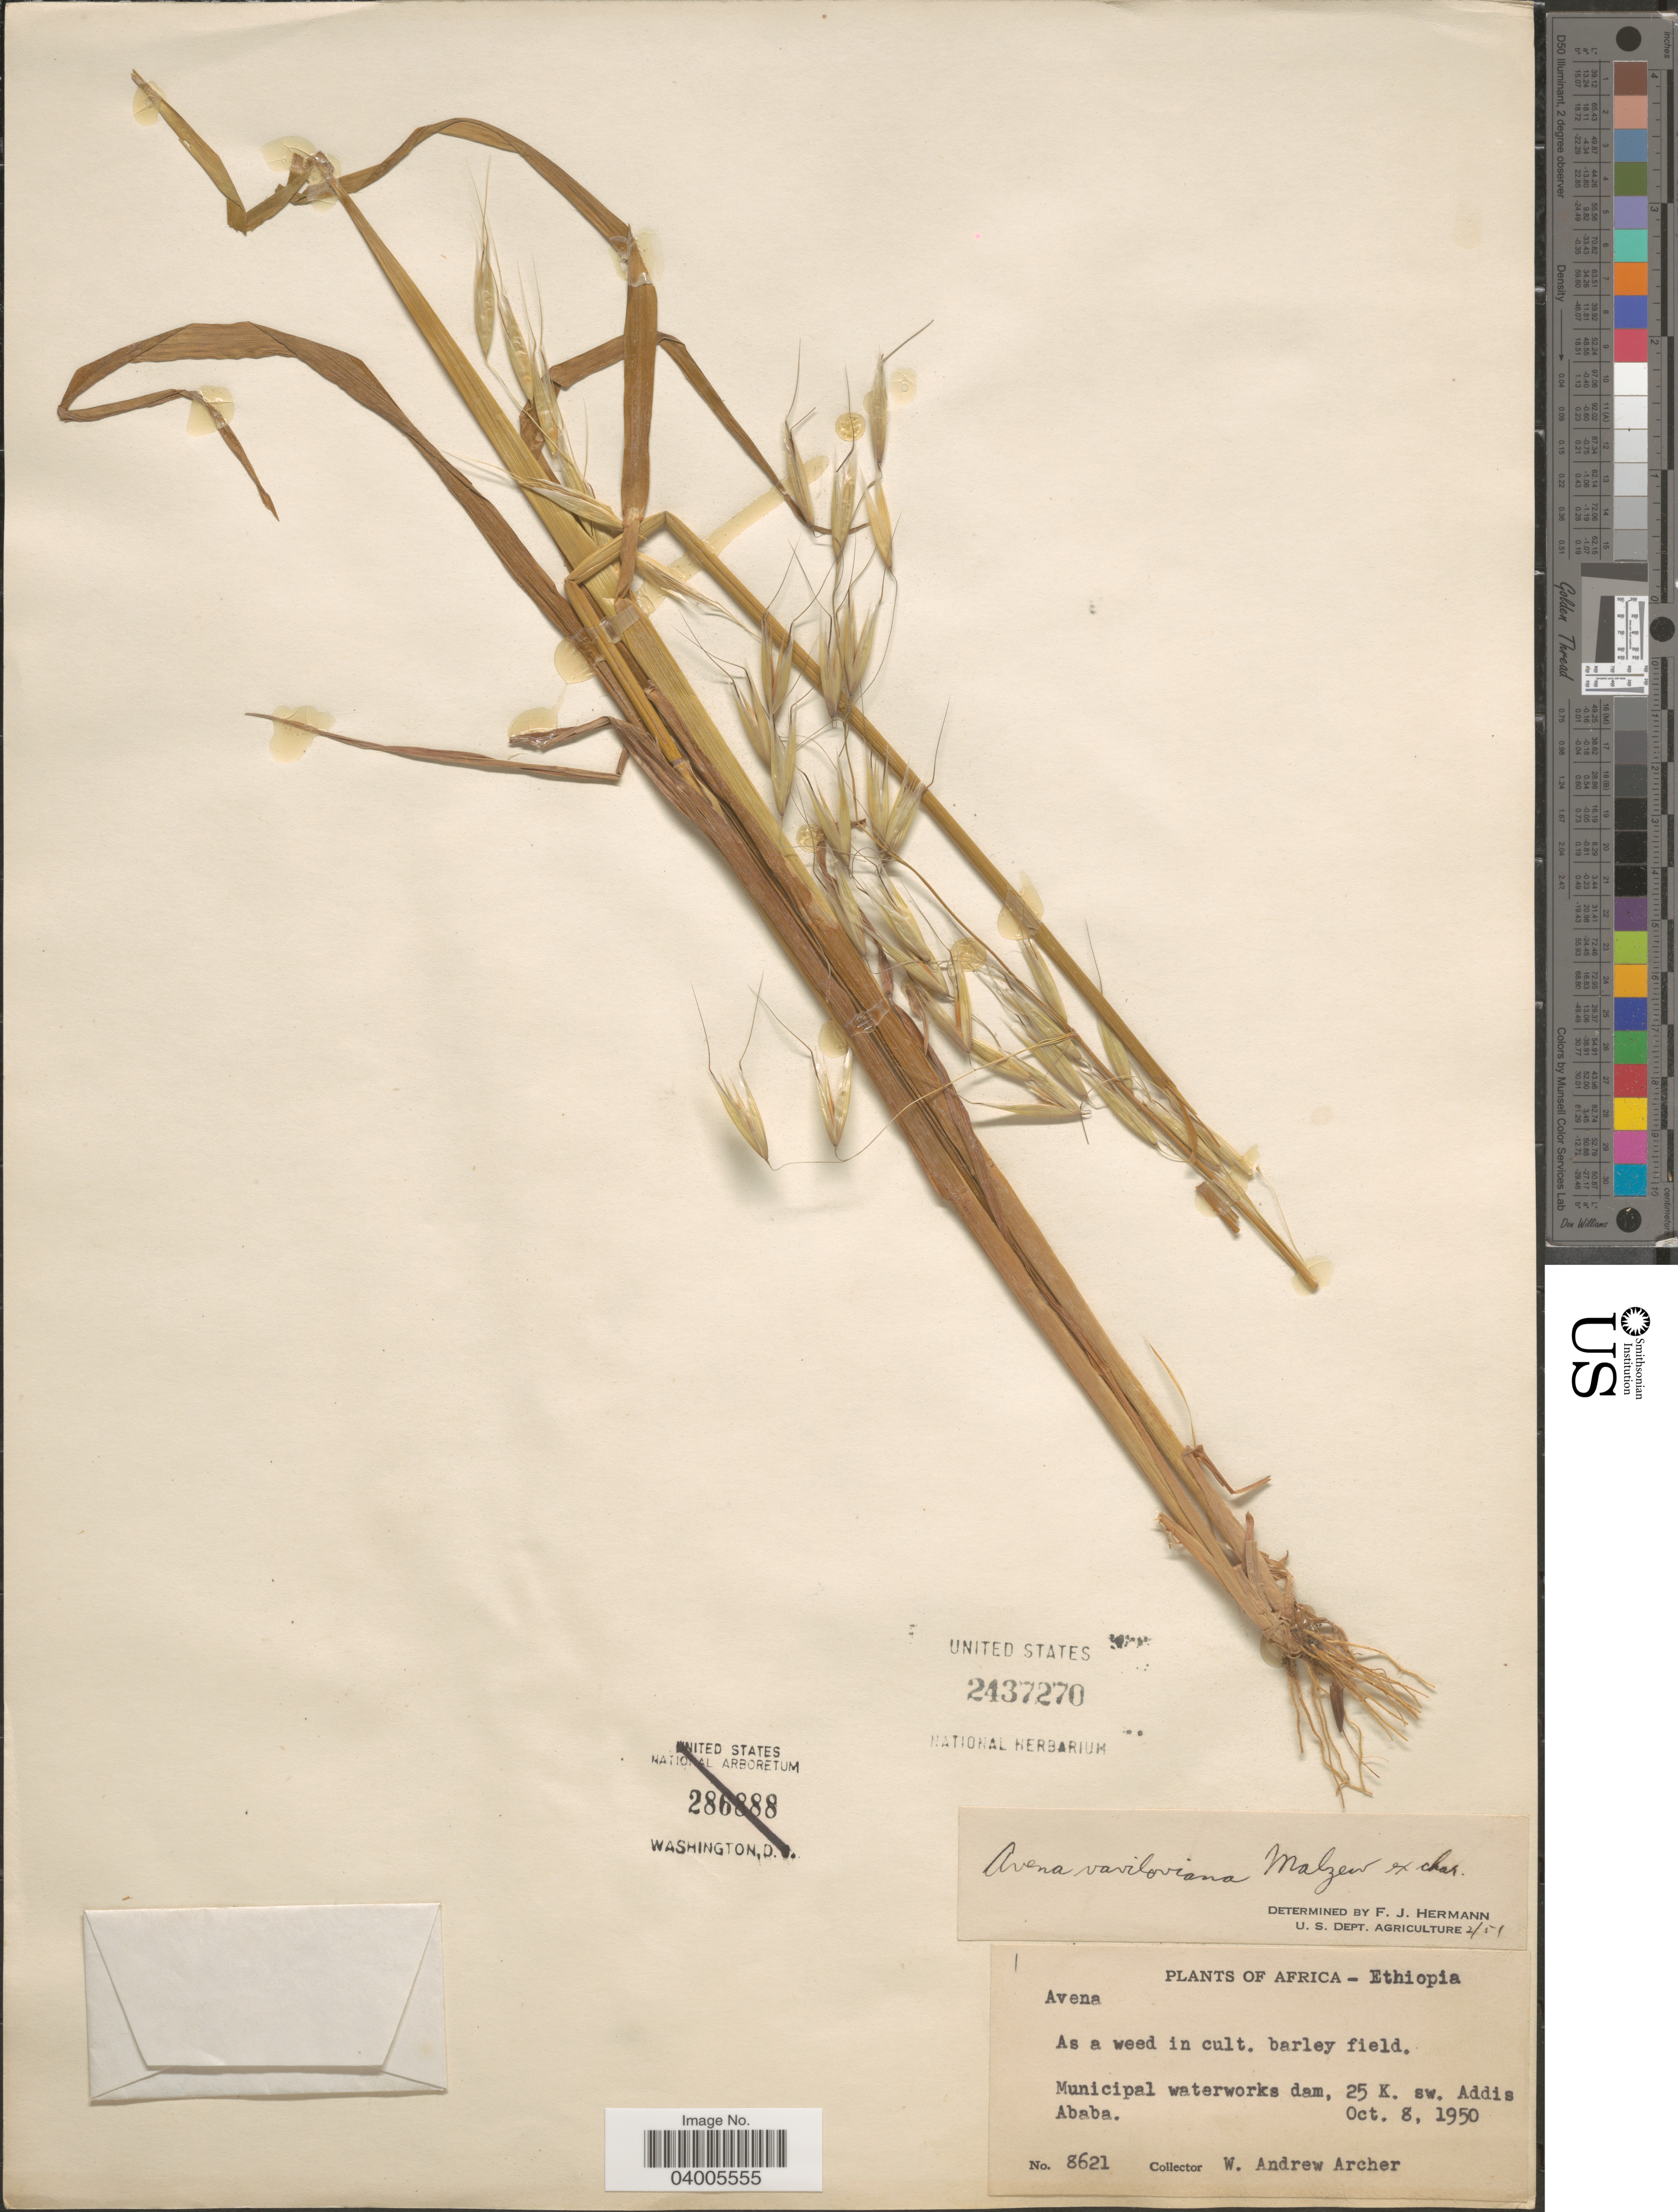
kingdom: Plantae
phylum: Tracheophyta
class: Liliopsida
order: Poales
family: Poaceae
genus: Avena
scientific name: Avena vaviloviana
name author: (Malzev) Mordvinkina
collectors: W. A. Archer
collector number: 8621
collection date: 1950-10-08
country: Ethiopia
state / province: Addis Ababa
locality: Municipal waterworks dam, 25 K. sw. Addis Ababa.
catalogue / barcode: US 2437270